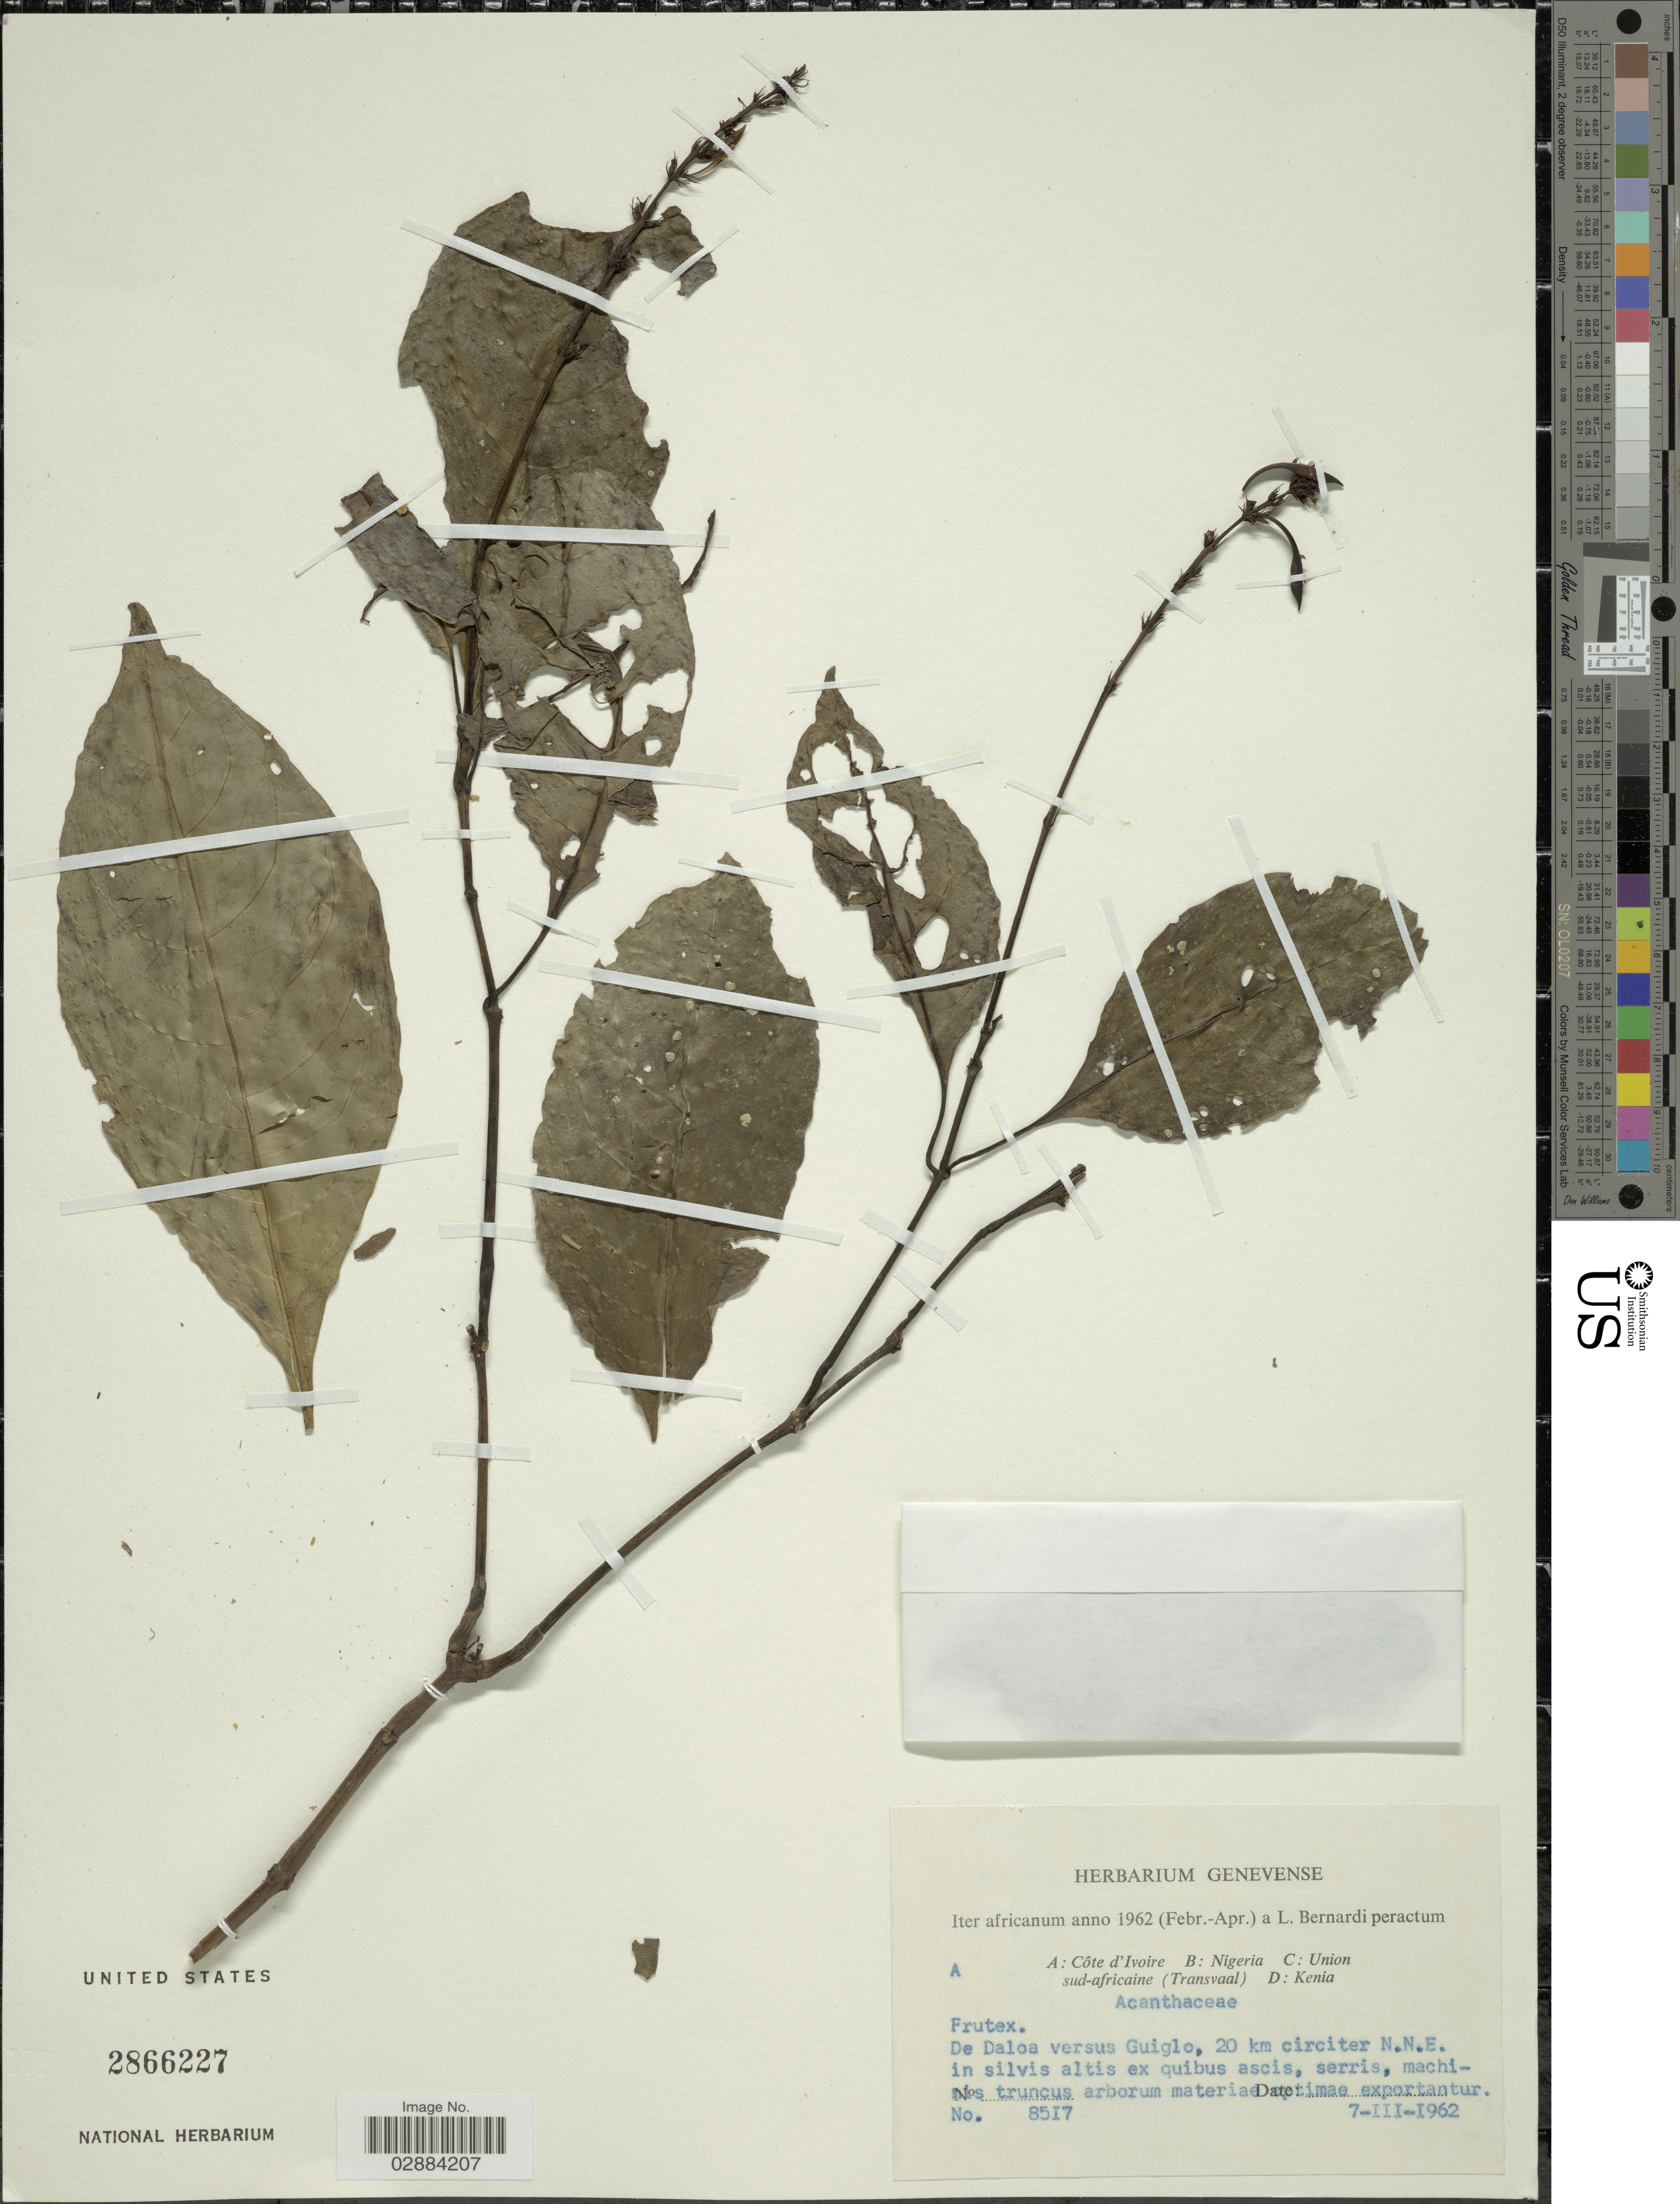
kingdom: Plantae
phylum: Tracheophyta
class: Magnoliopsida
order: Lamiales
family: Acanthaceae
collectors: L. Bernardi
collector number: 8517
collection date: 1962-03-07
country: Ivory Coast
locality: De Daloa versus Guiglo, 20 km circiter N.N.E.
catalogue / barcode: US 2866227